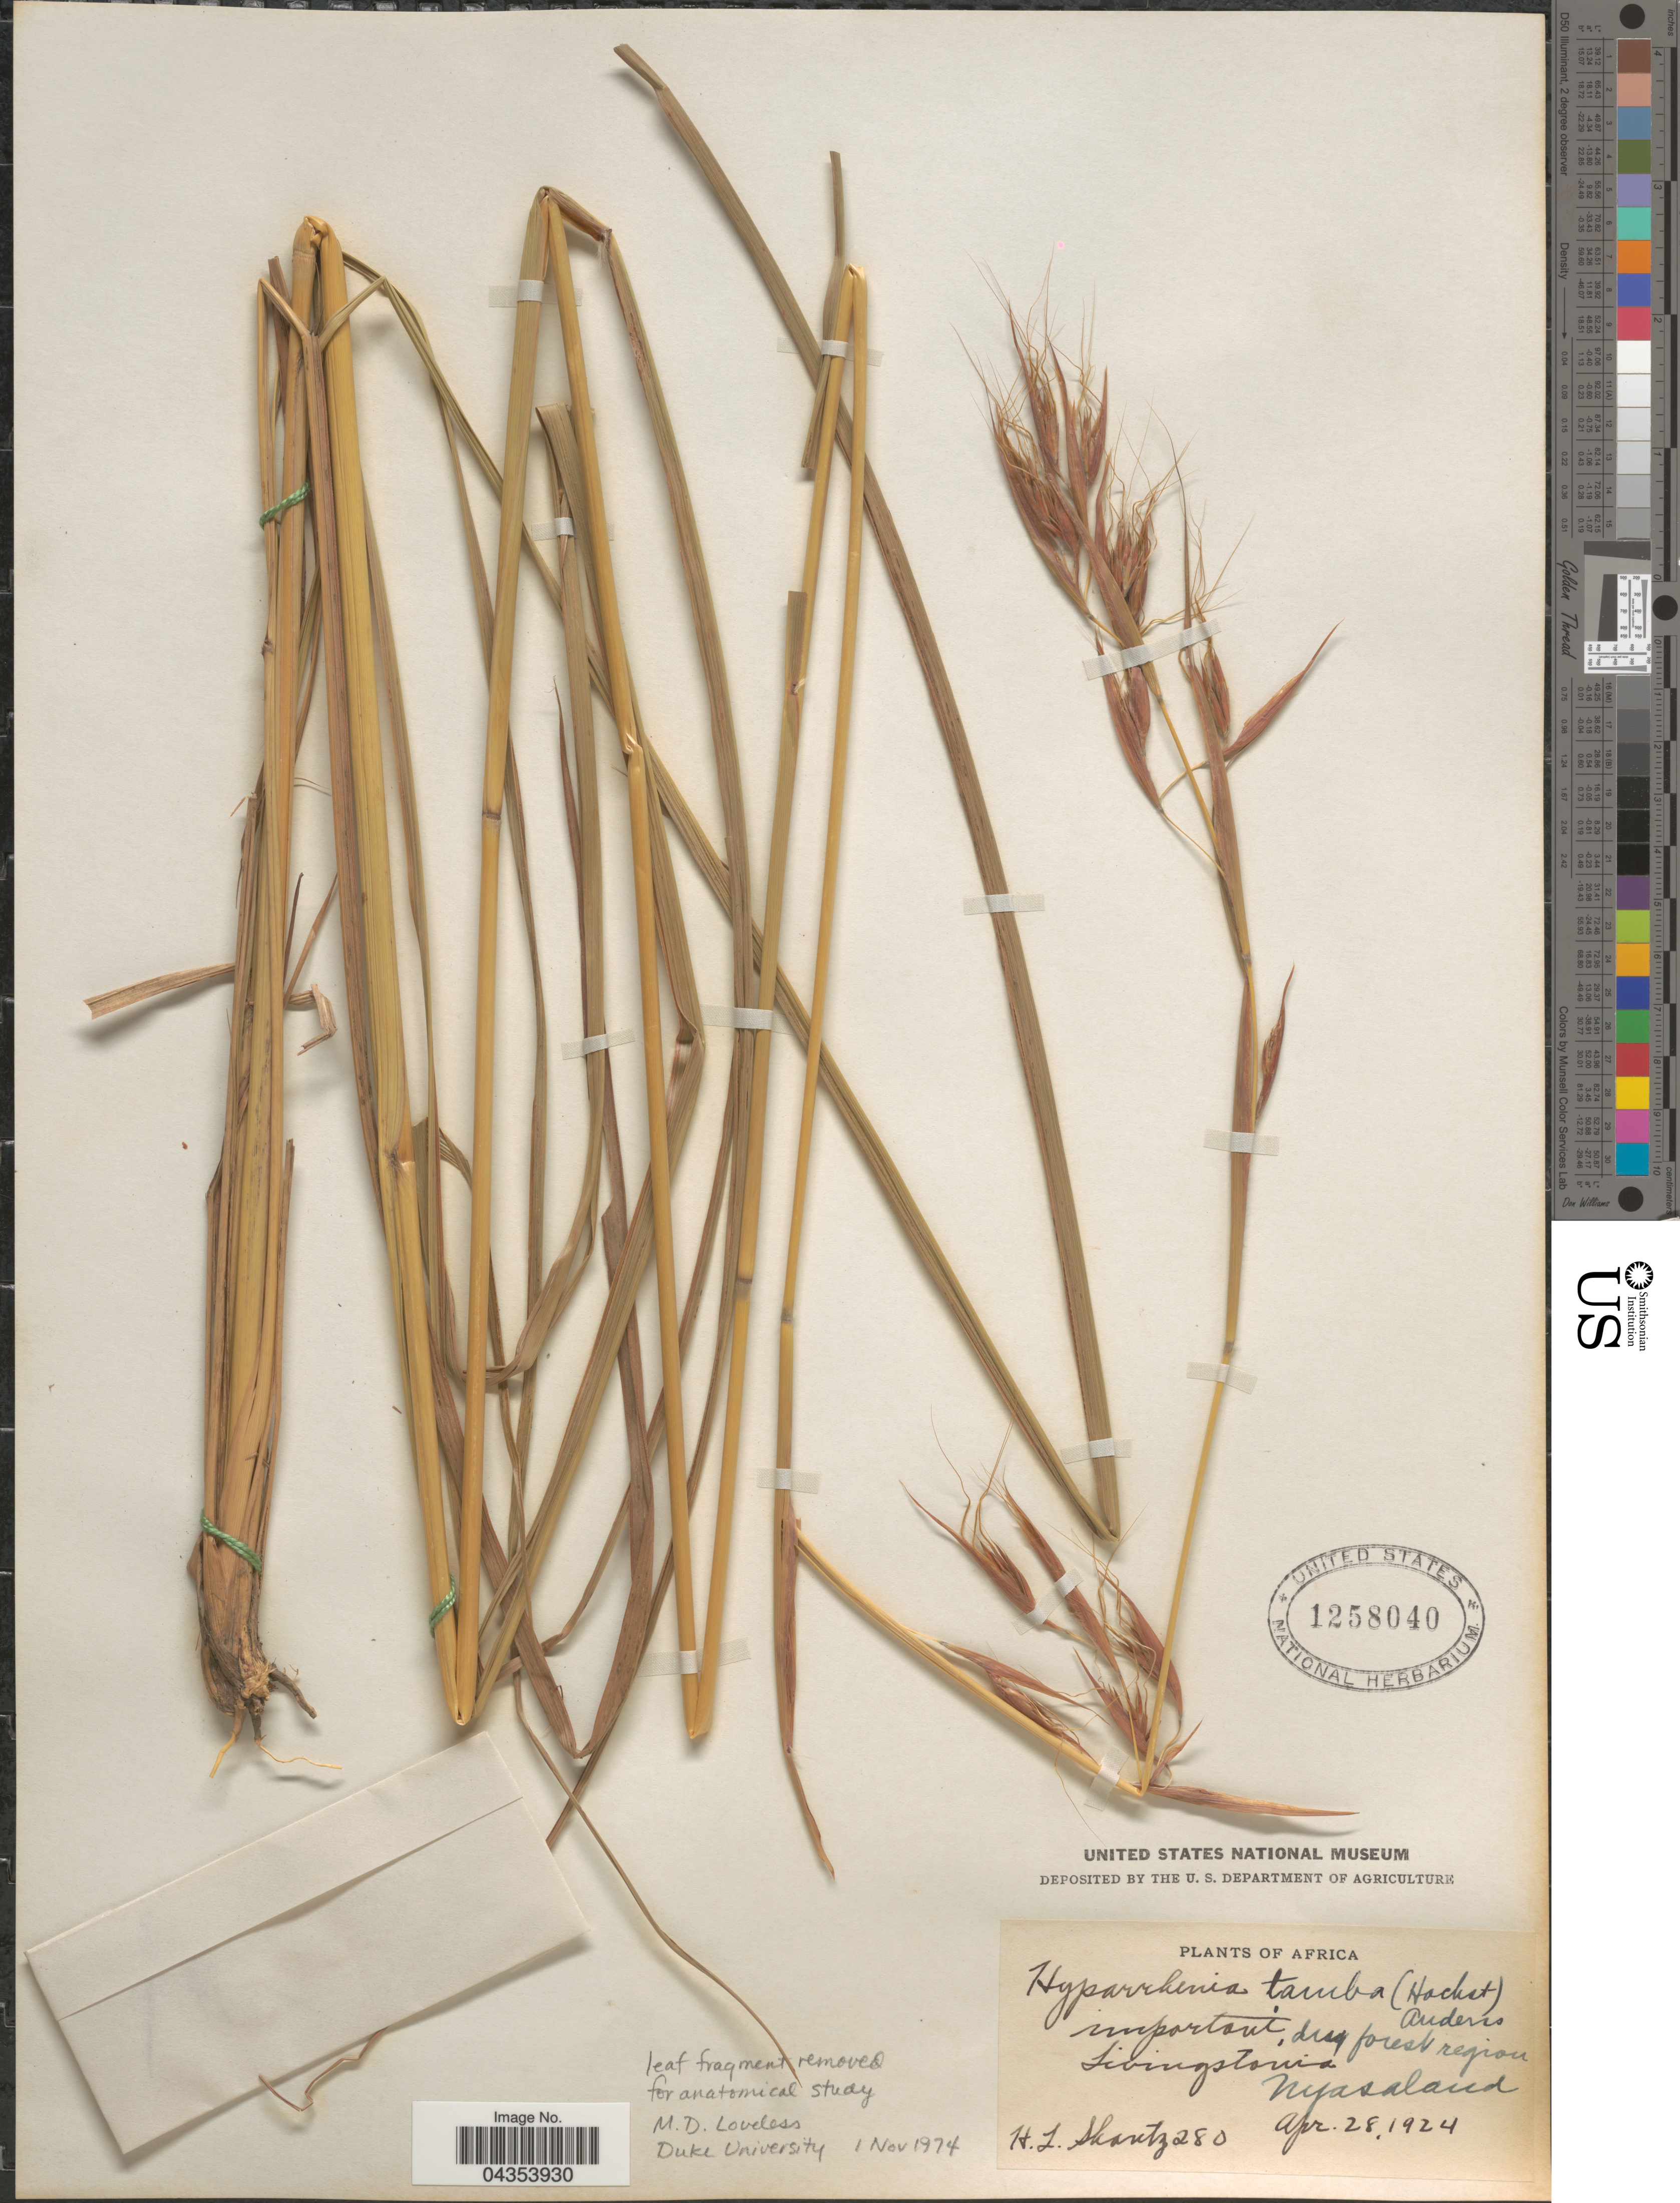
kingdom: Plantae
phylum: Tracheophyta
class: Liliopsida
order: Poales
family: Poaceae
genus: Hyparrhenia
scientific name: Hyparrhenia tamba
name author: (Hochst. ex Steud.) Andersson ex Stapf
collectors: H. Shantz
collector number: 280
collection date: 1924-04-28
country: Malawi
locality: Livingston. Nyasaland.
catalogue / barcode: US 1258040